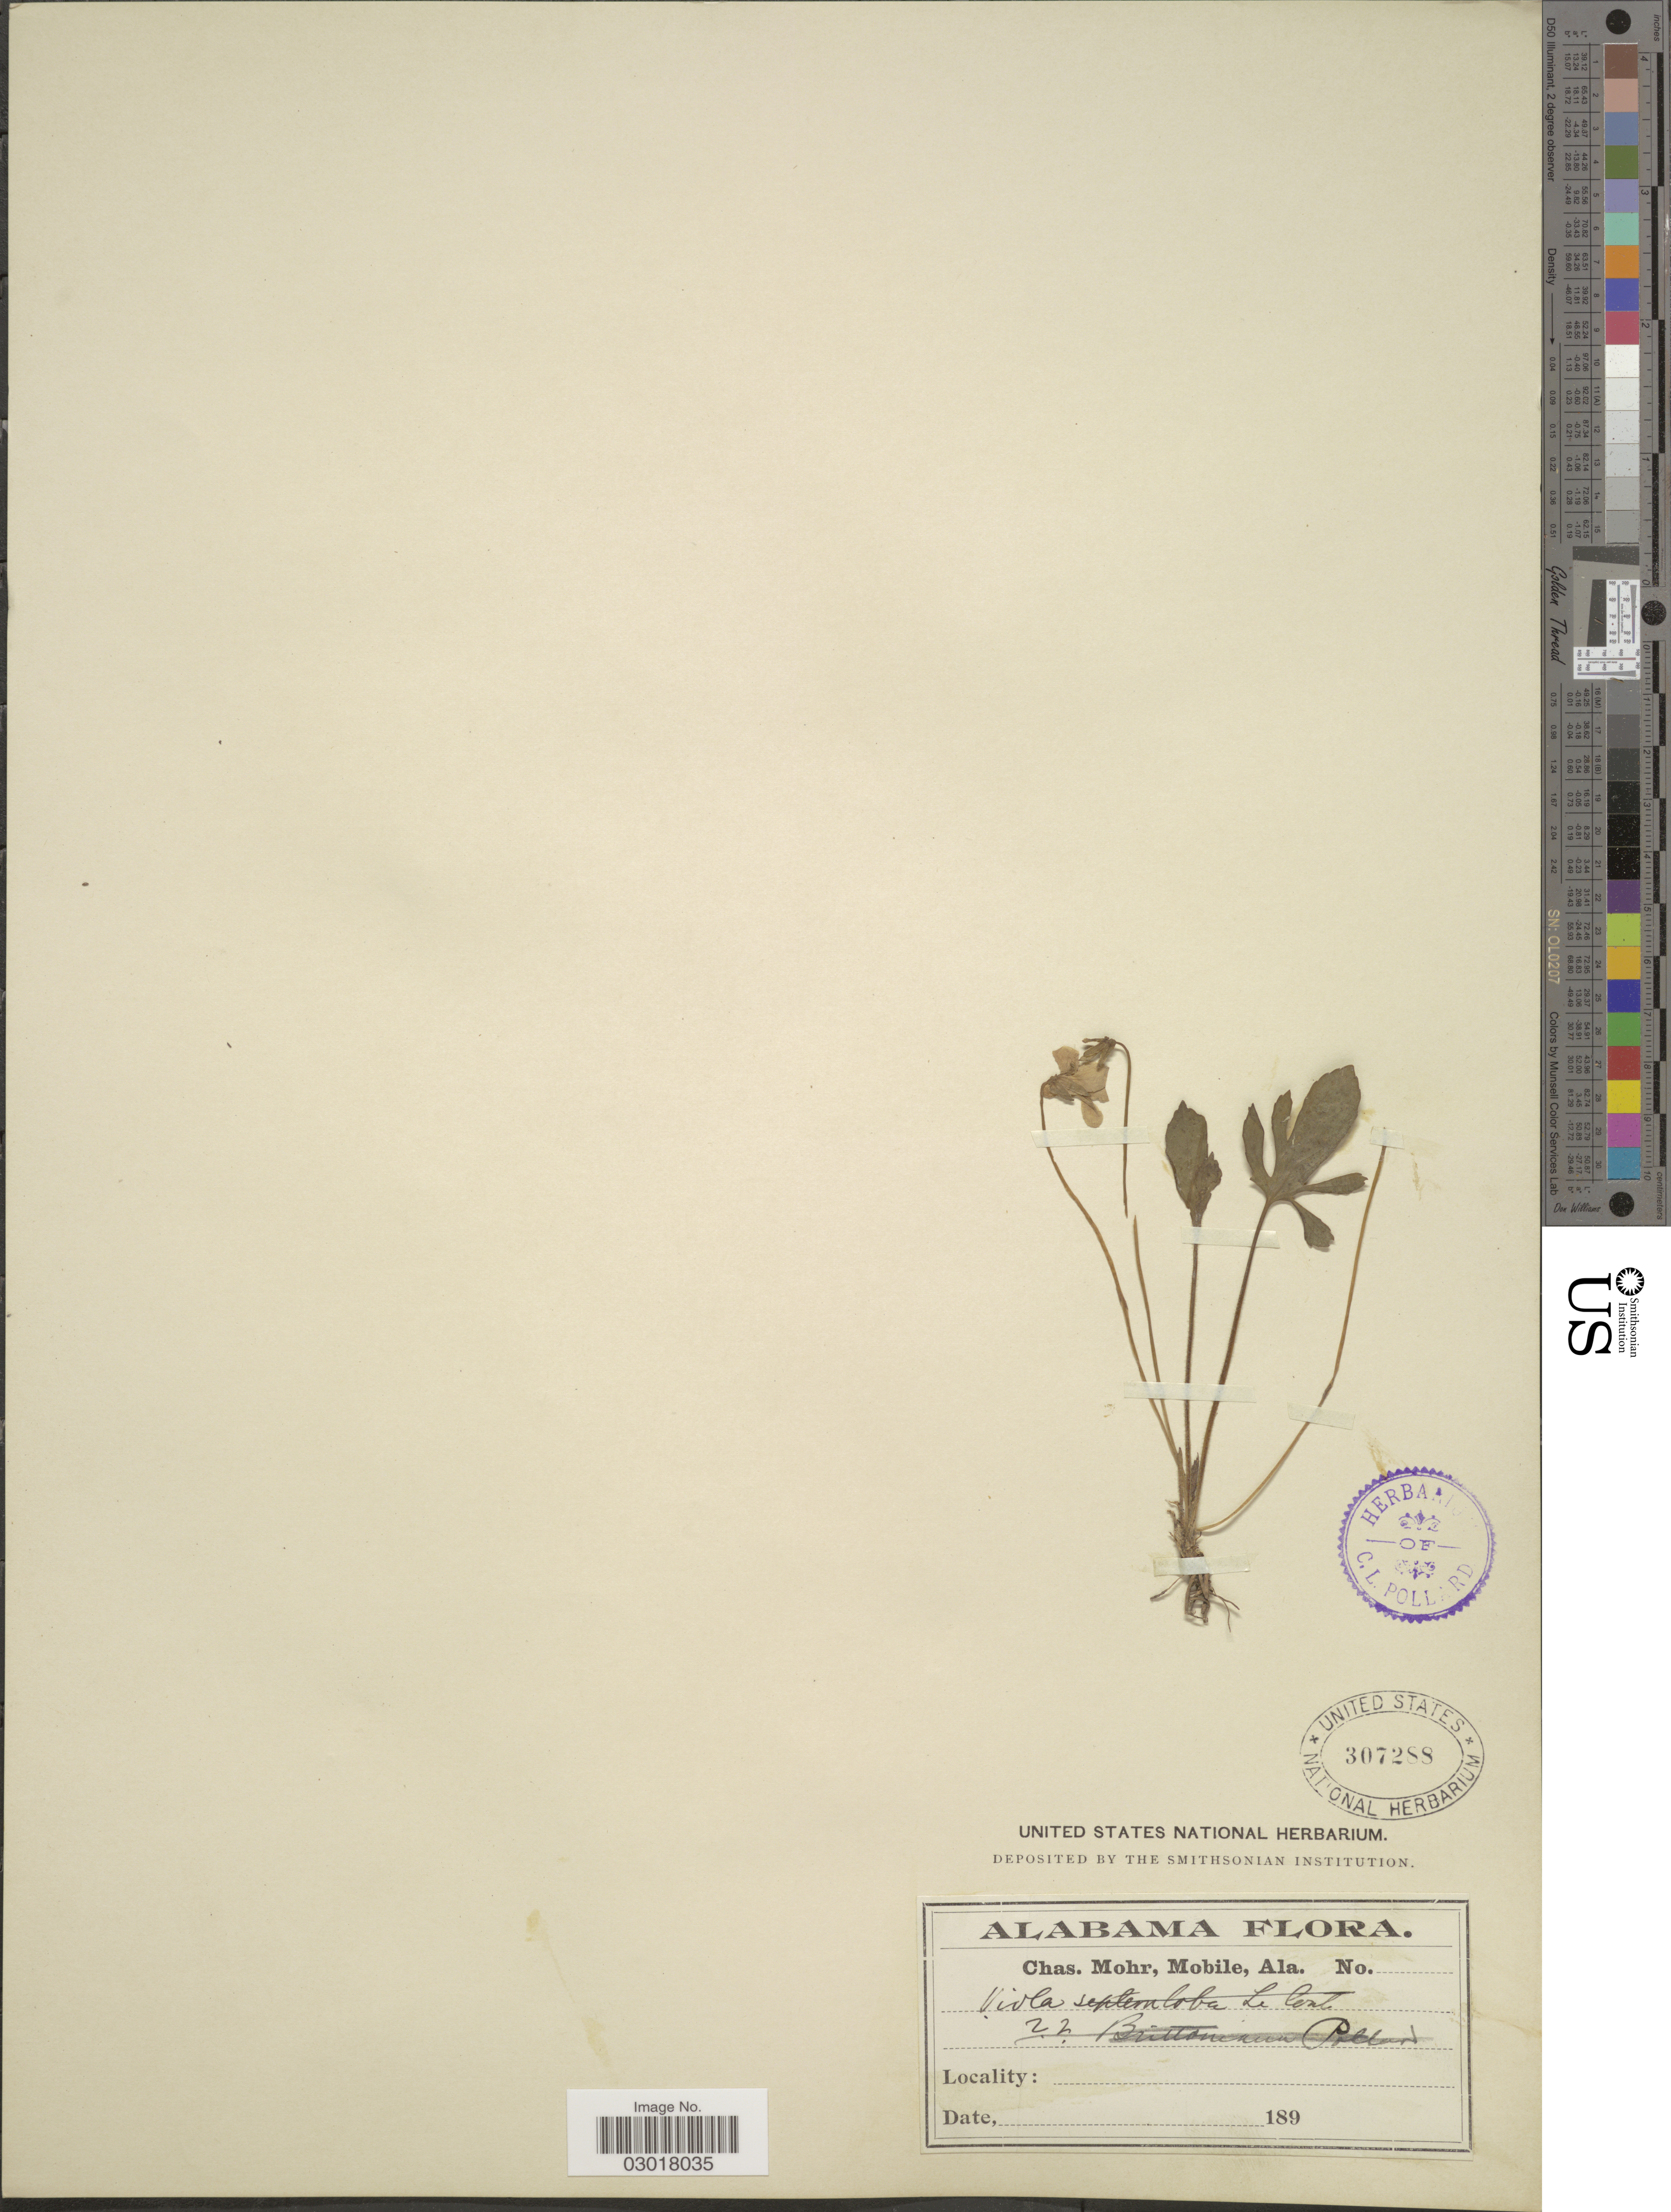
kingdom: Plantae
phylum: Tracheophyta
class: Magnoliopsida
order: Malpighiales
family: Violaceae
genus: Viola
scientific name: Viola sp.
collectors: Mohr, C. T. (herbarium)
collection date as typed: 189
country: United States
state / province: Alabama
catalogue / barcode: US 307288